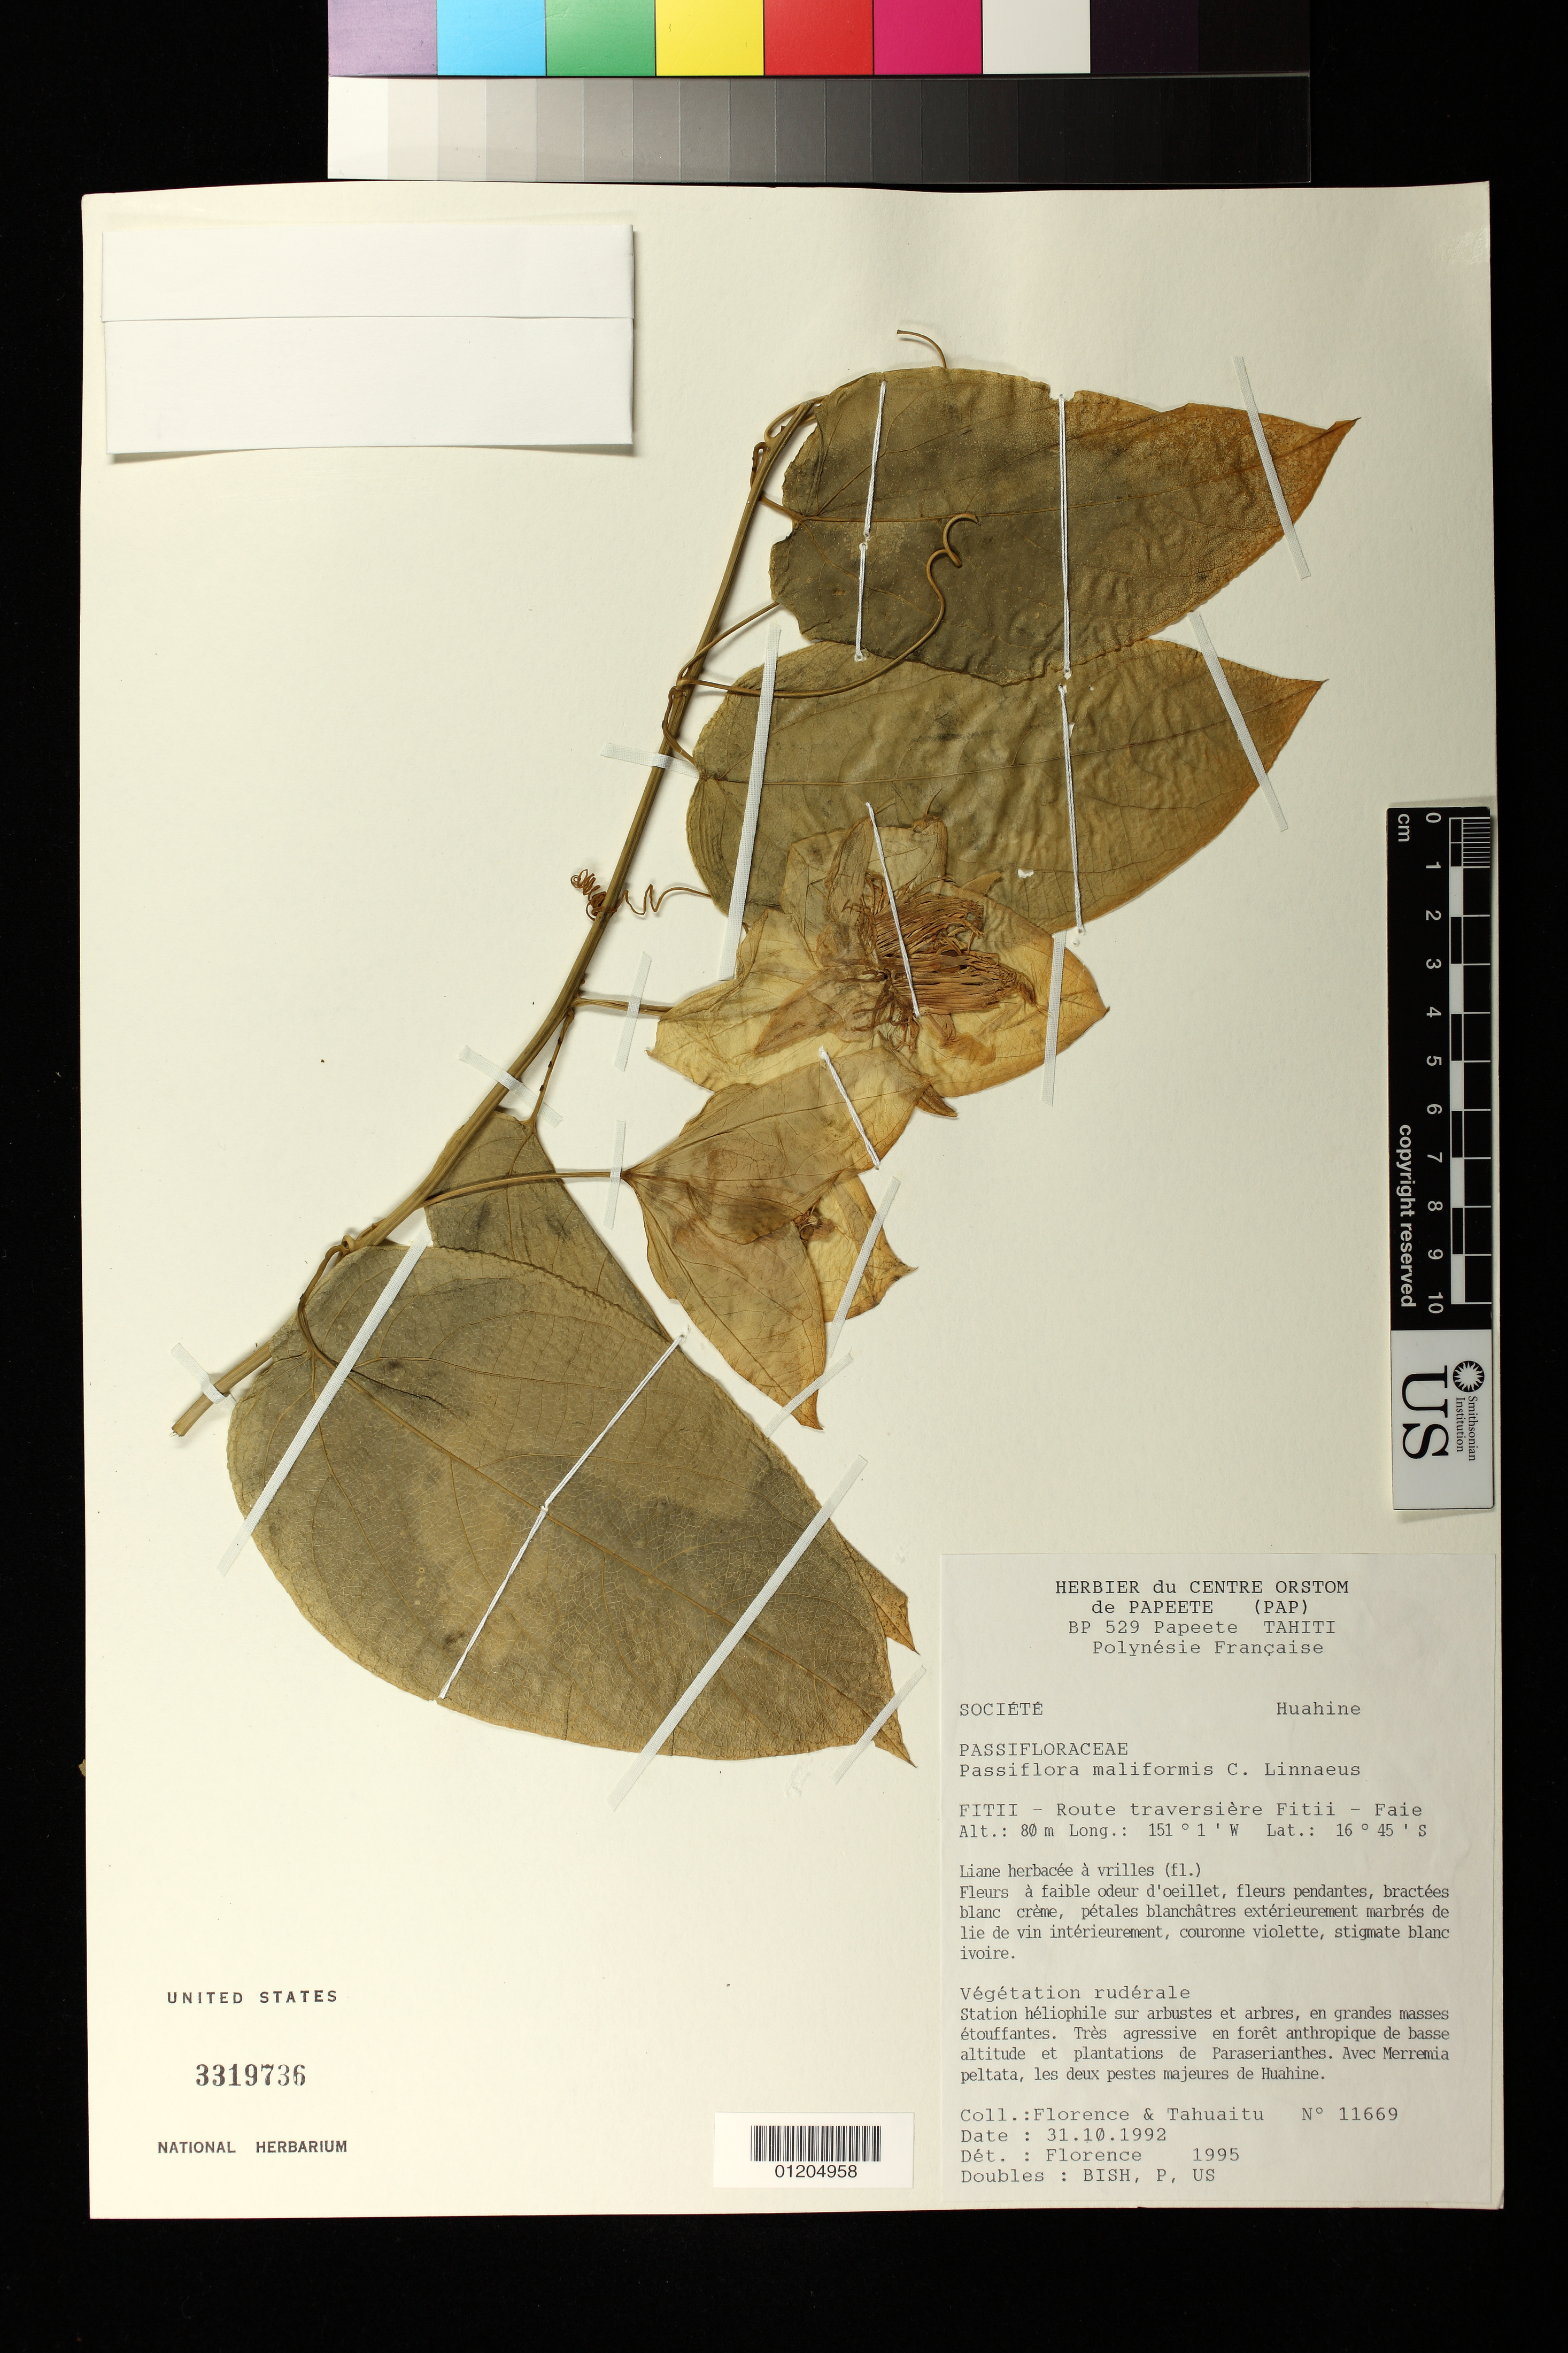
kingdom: Plantae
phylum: Tracheophyta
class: Magnoliopsida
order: Malpighiales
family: Passifloraceae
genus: Passiflora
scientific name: Passiflora maliformis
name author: L.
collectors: -. Florence & -. Tahuaitu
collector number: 11669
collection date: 1992-10-31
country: French Polynesia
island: Huahine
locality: Societe. Huahine. FITII - Route traversiere Fitii - Faie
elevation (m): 80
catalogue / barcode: US 3319736